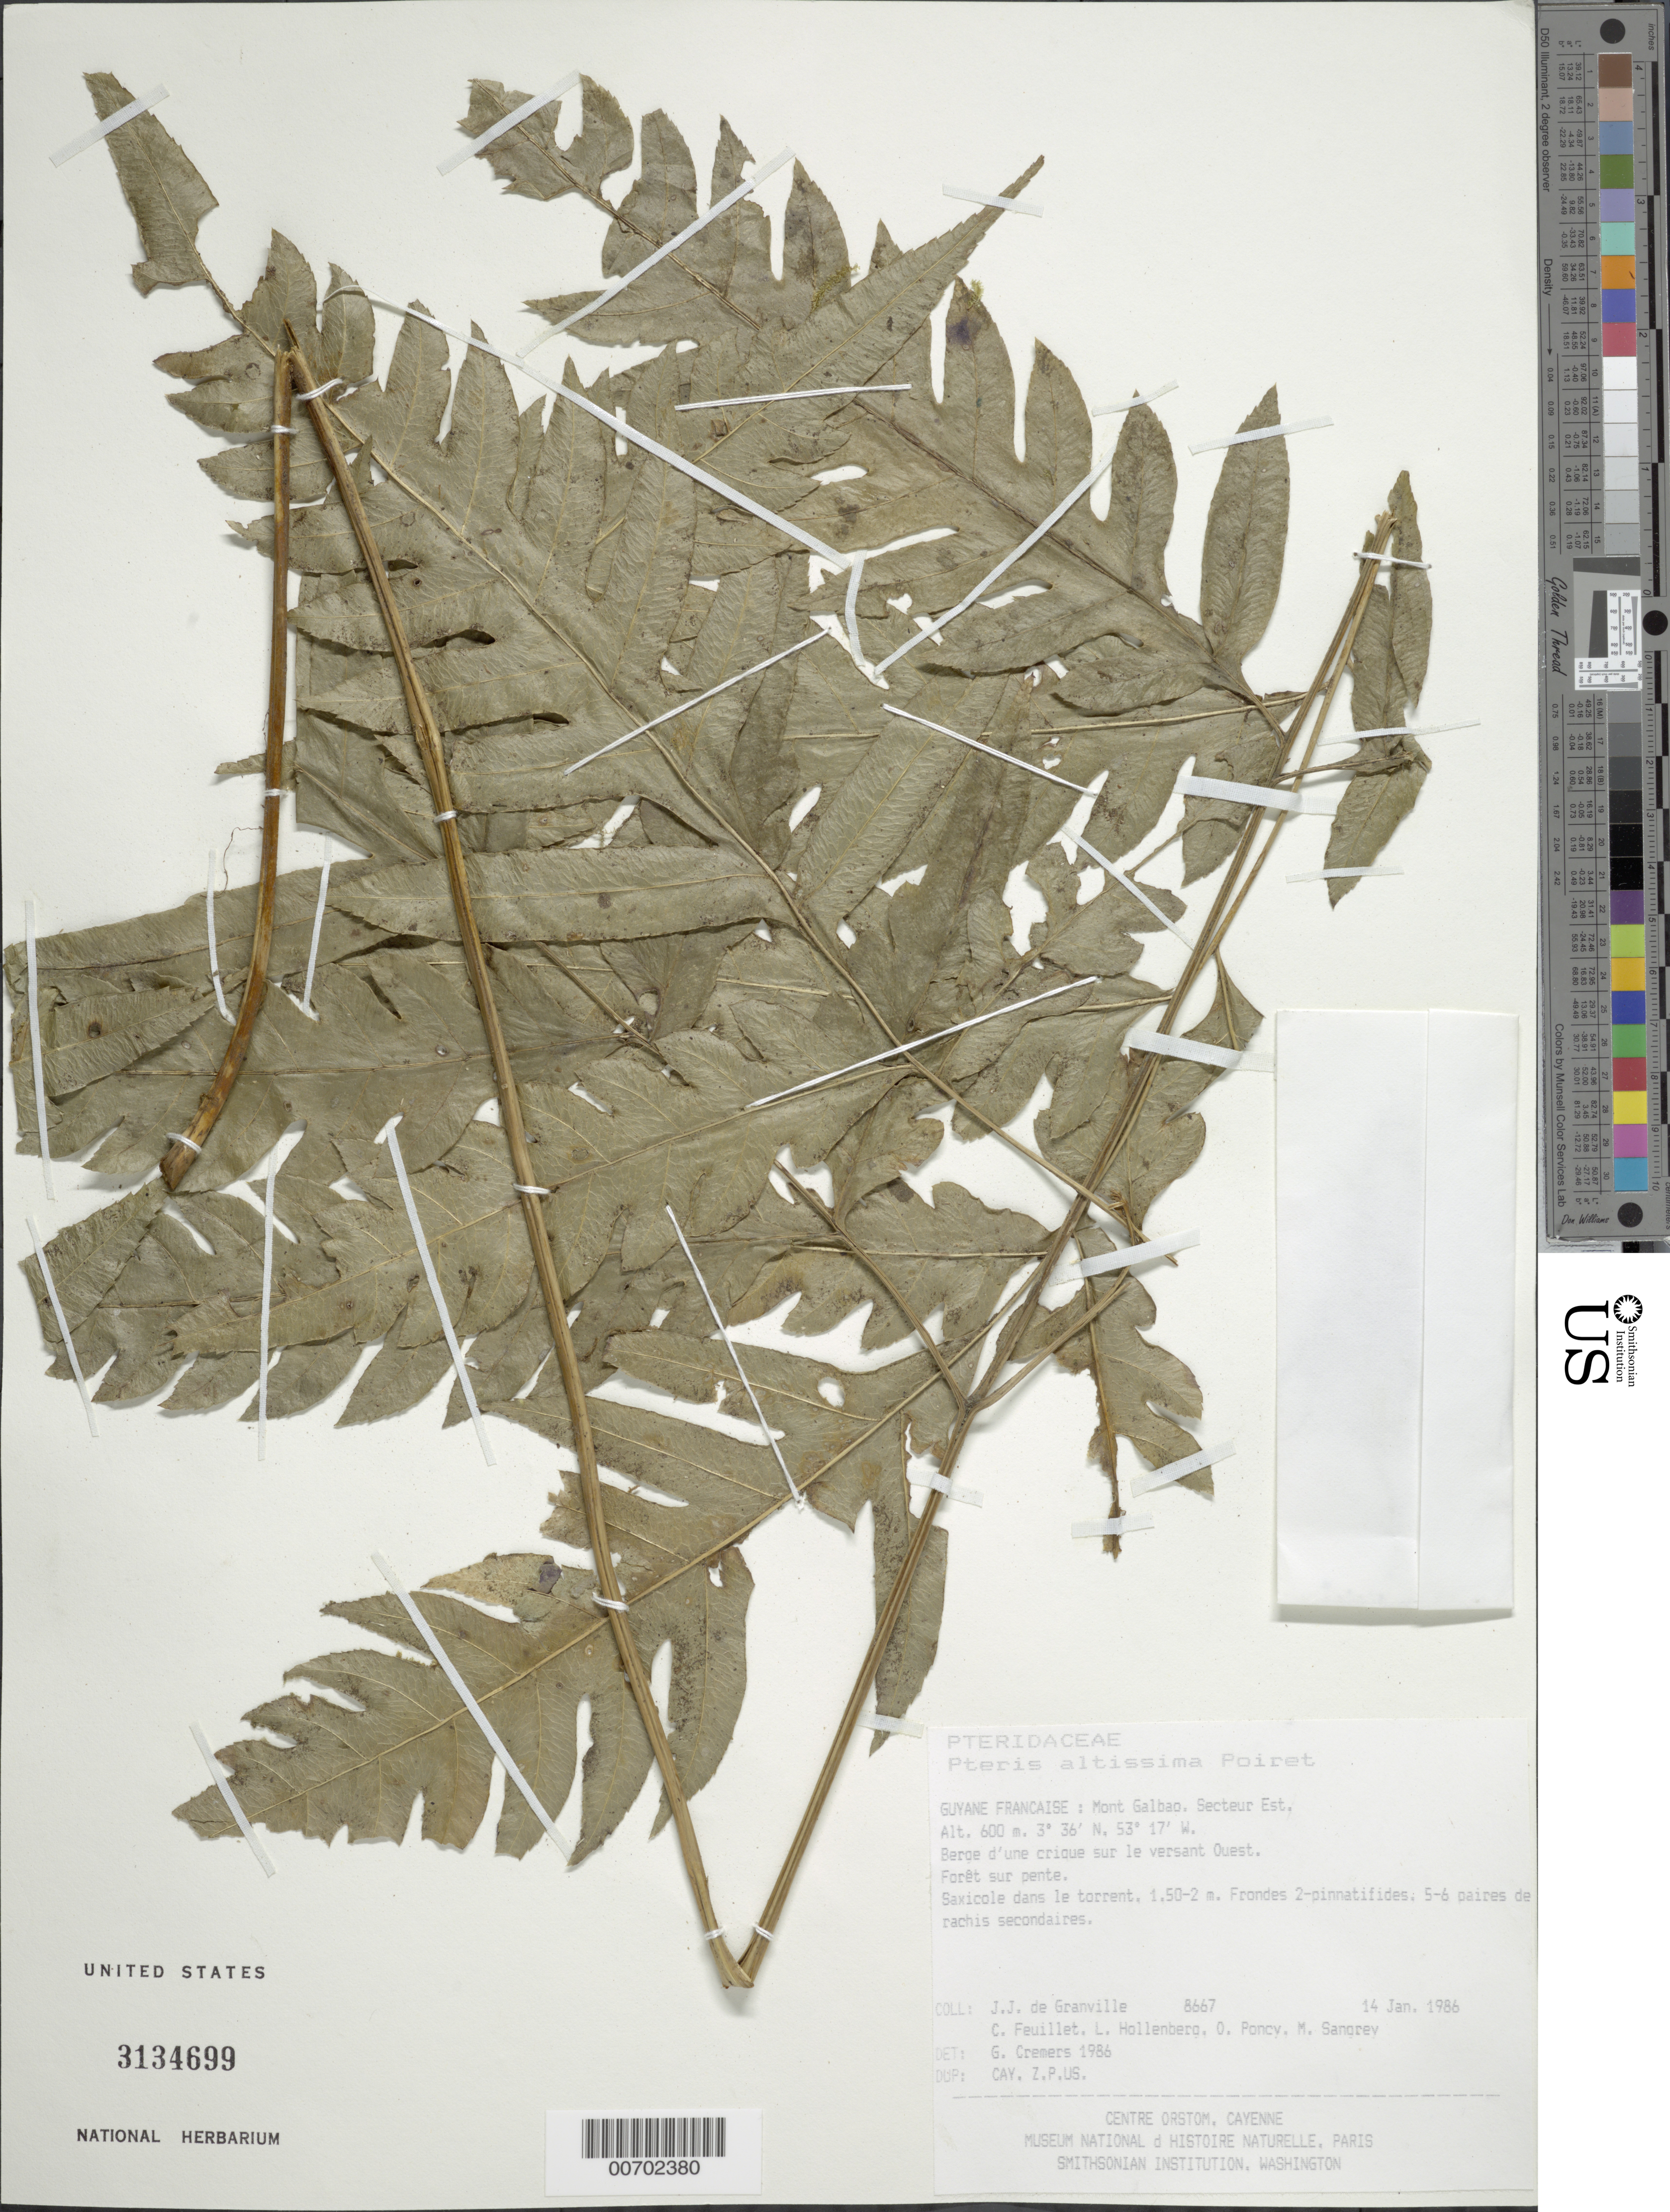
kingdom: Plantae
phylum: Tracheophyta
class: Polypodiopsida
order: Polypodiales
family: Pteridaceae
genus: Pteris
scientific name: Pteris altissima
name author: Poir.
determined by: Cremers, Georges A.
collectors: J.-J. de Granville, C. Feuillet, L. Hollenberg, O. Poncy & M. S. Sangrey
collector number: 8667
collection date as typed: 14-Jan-86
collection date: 1986-01-14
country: French Guiana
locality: Mont Galbao. Secteur Est. Versant Ouest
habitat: Forêt sur pente, berge d'une crique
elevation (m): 600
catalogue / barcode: US 3134699